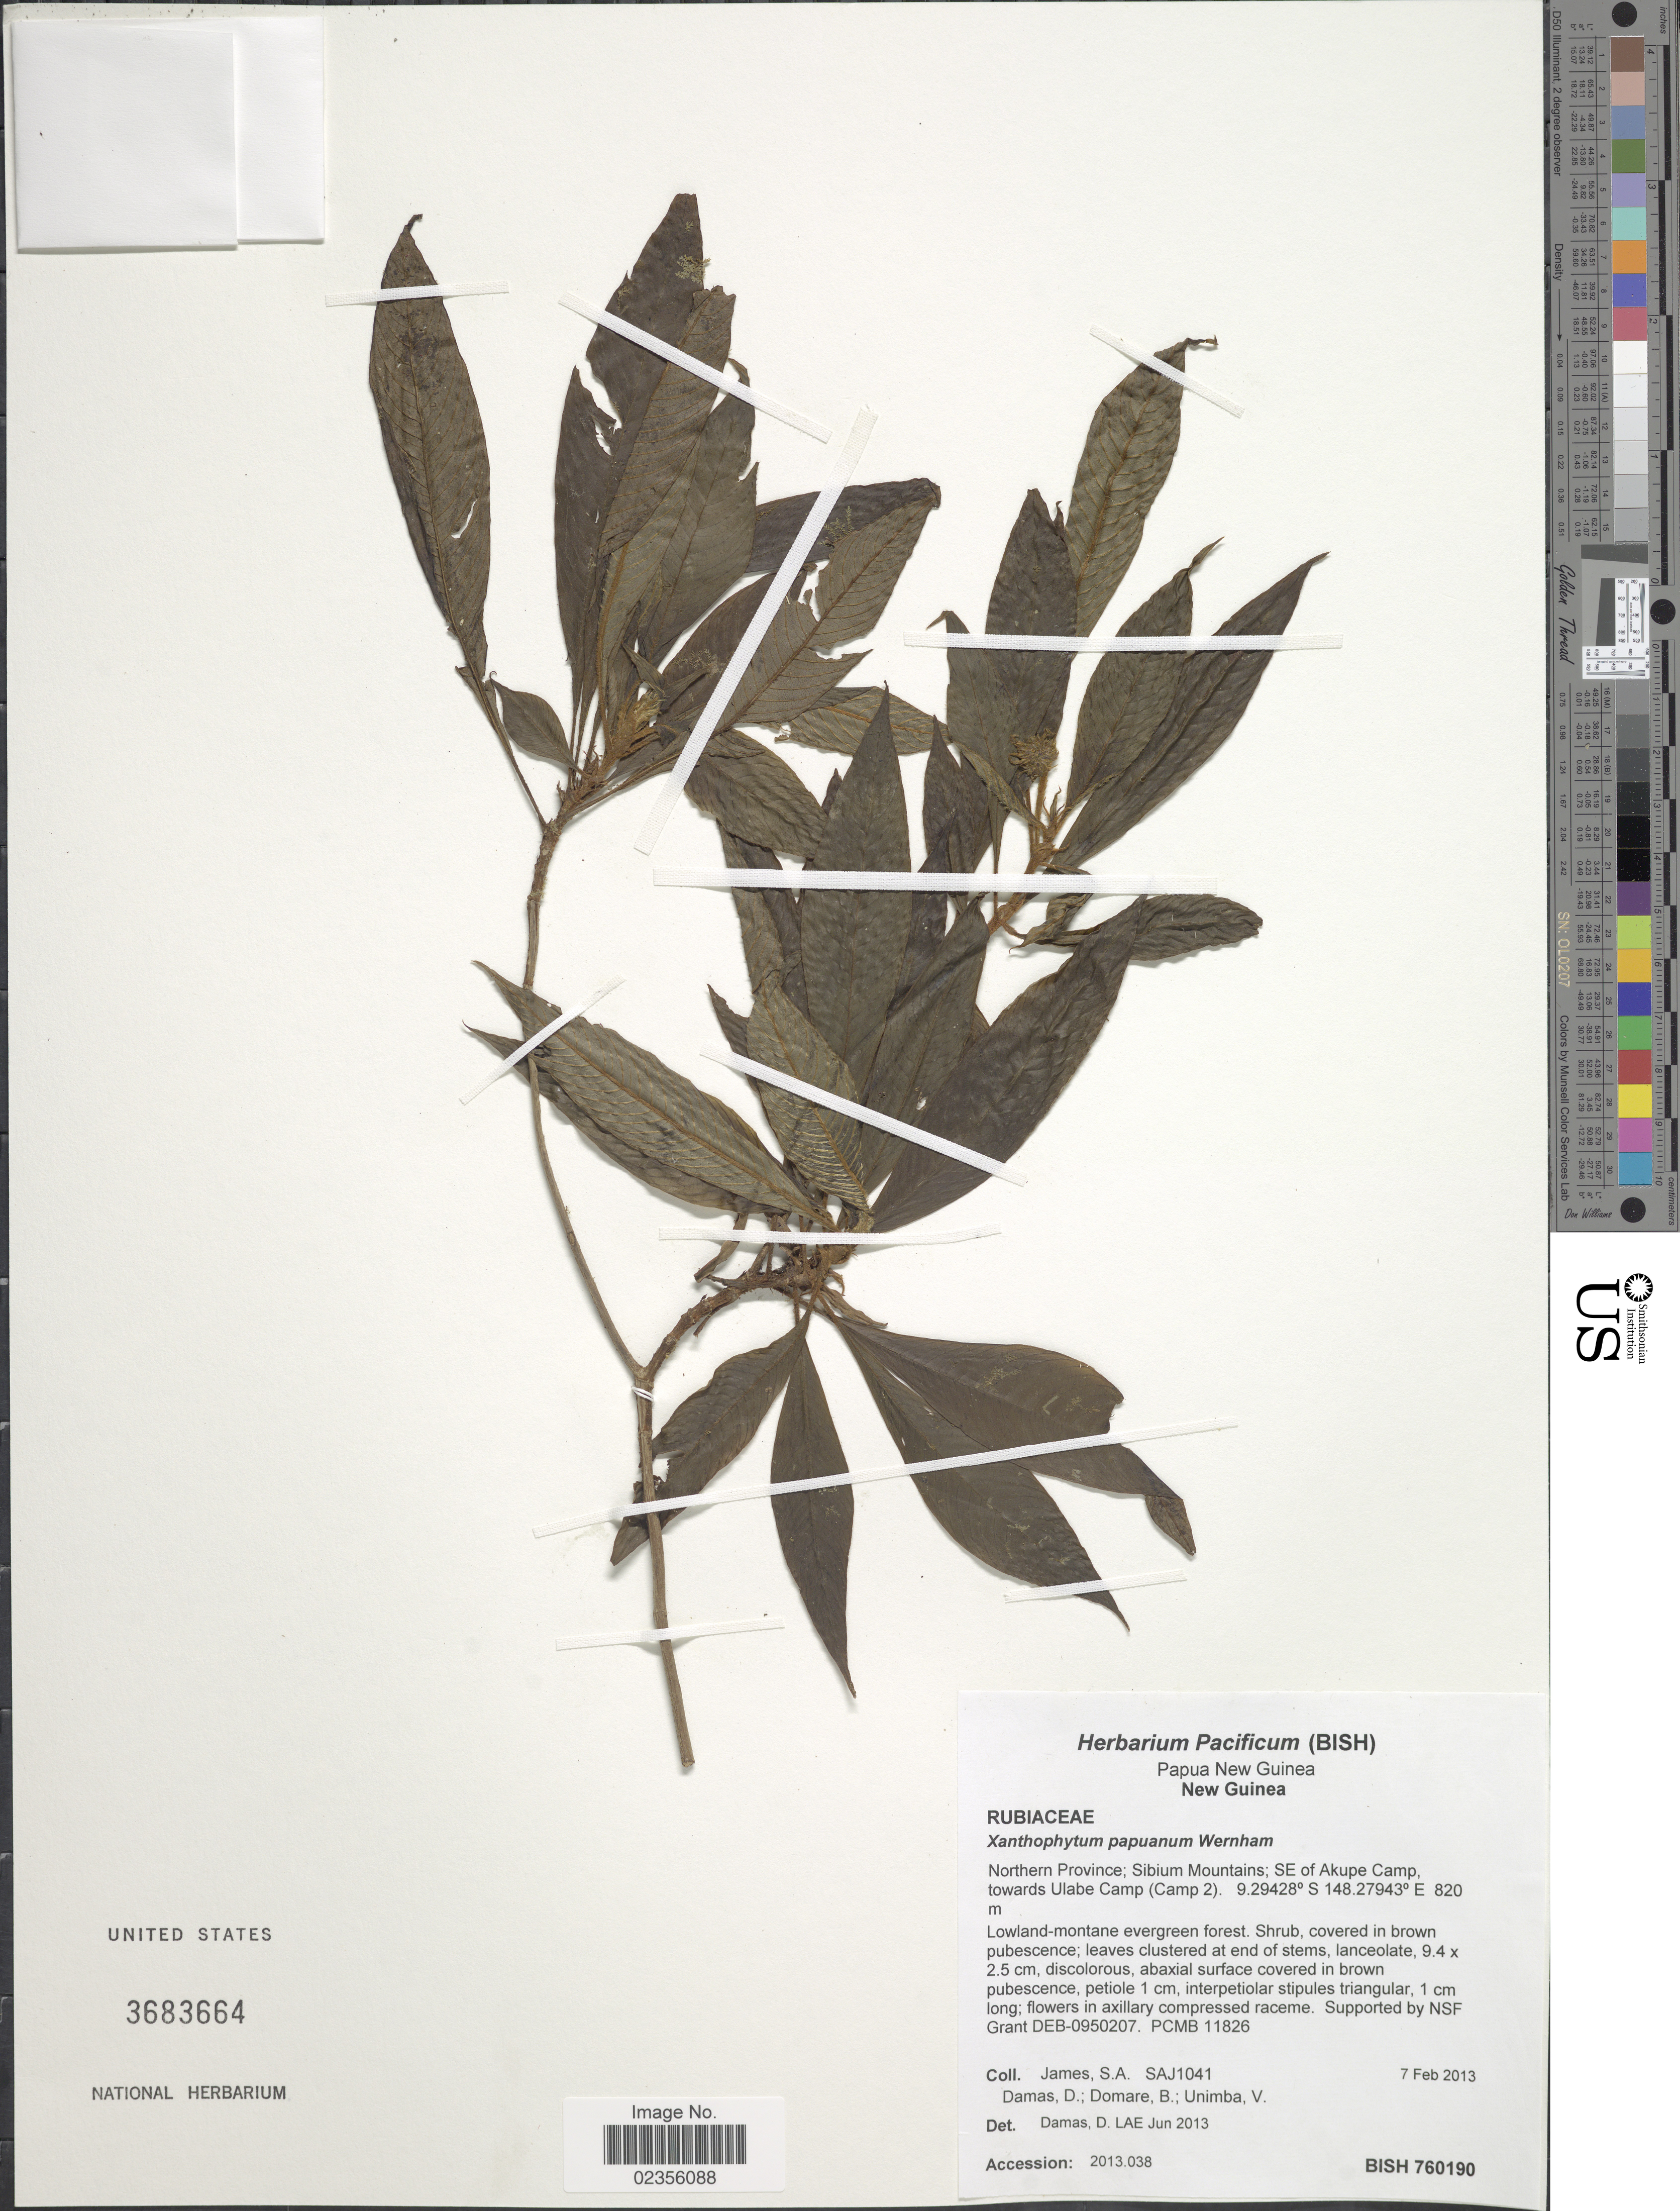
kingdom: Plantae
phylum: Tracheophyta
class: Magnoliopsida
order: Gentianales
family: Rubiaceae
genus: Xanthophytum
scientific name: Xanthophytum papuanum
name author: Wernham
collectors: S. James, D. Damas, B. Domare & V. Unimba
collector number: SAJ1041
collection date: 2013-02-07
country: Papua New Guinea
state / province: Northern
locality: New Guinea. Sibium Mountains; SE of Akupe Camp, towards Ulabe Camp (Camp 2)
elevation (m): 820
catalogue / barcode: US 3683664